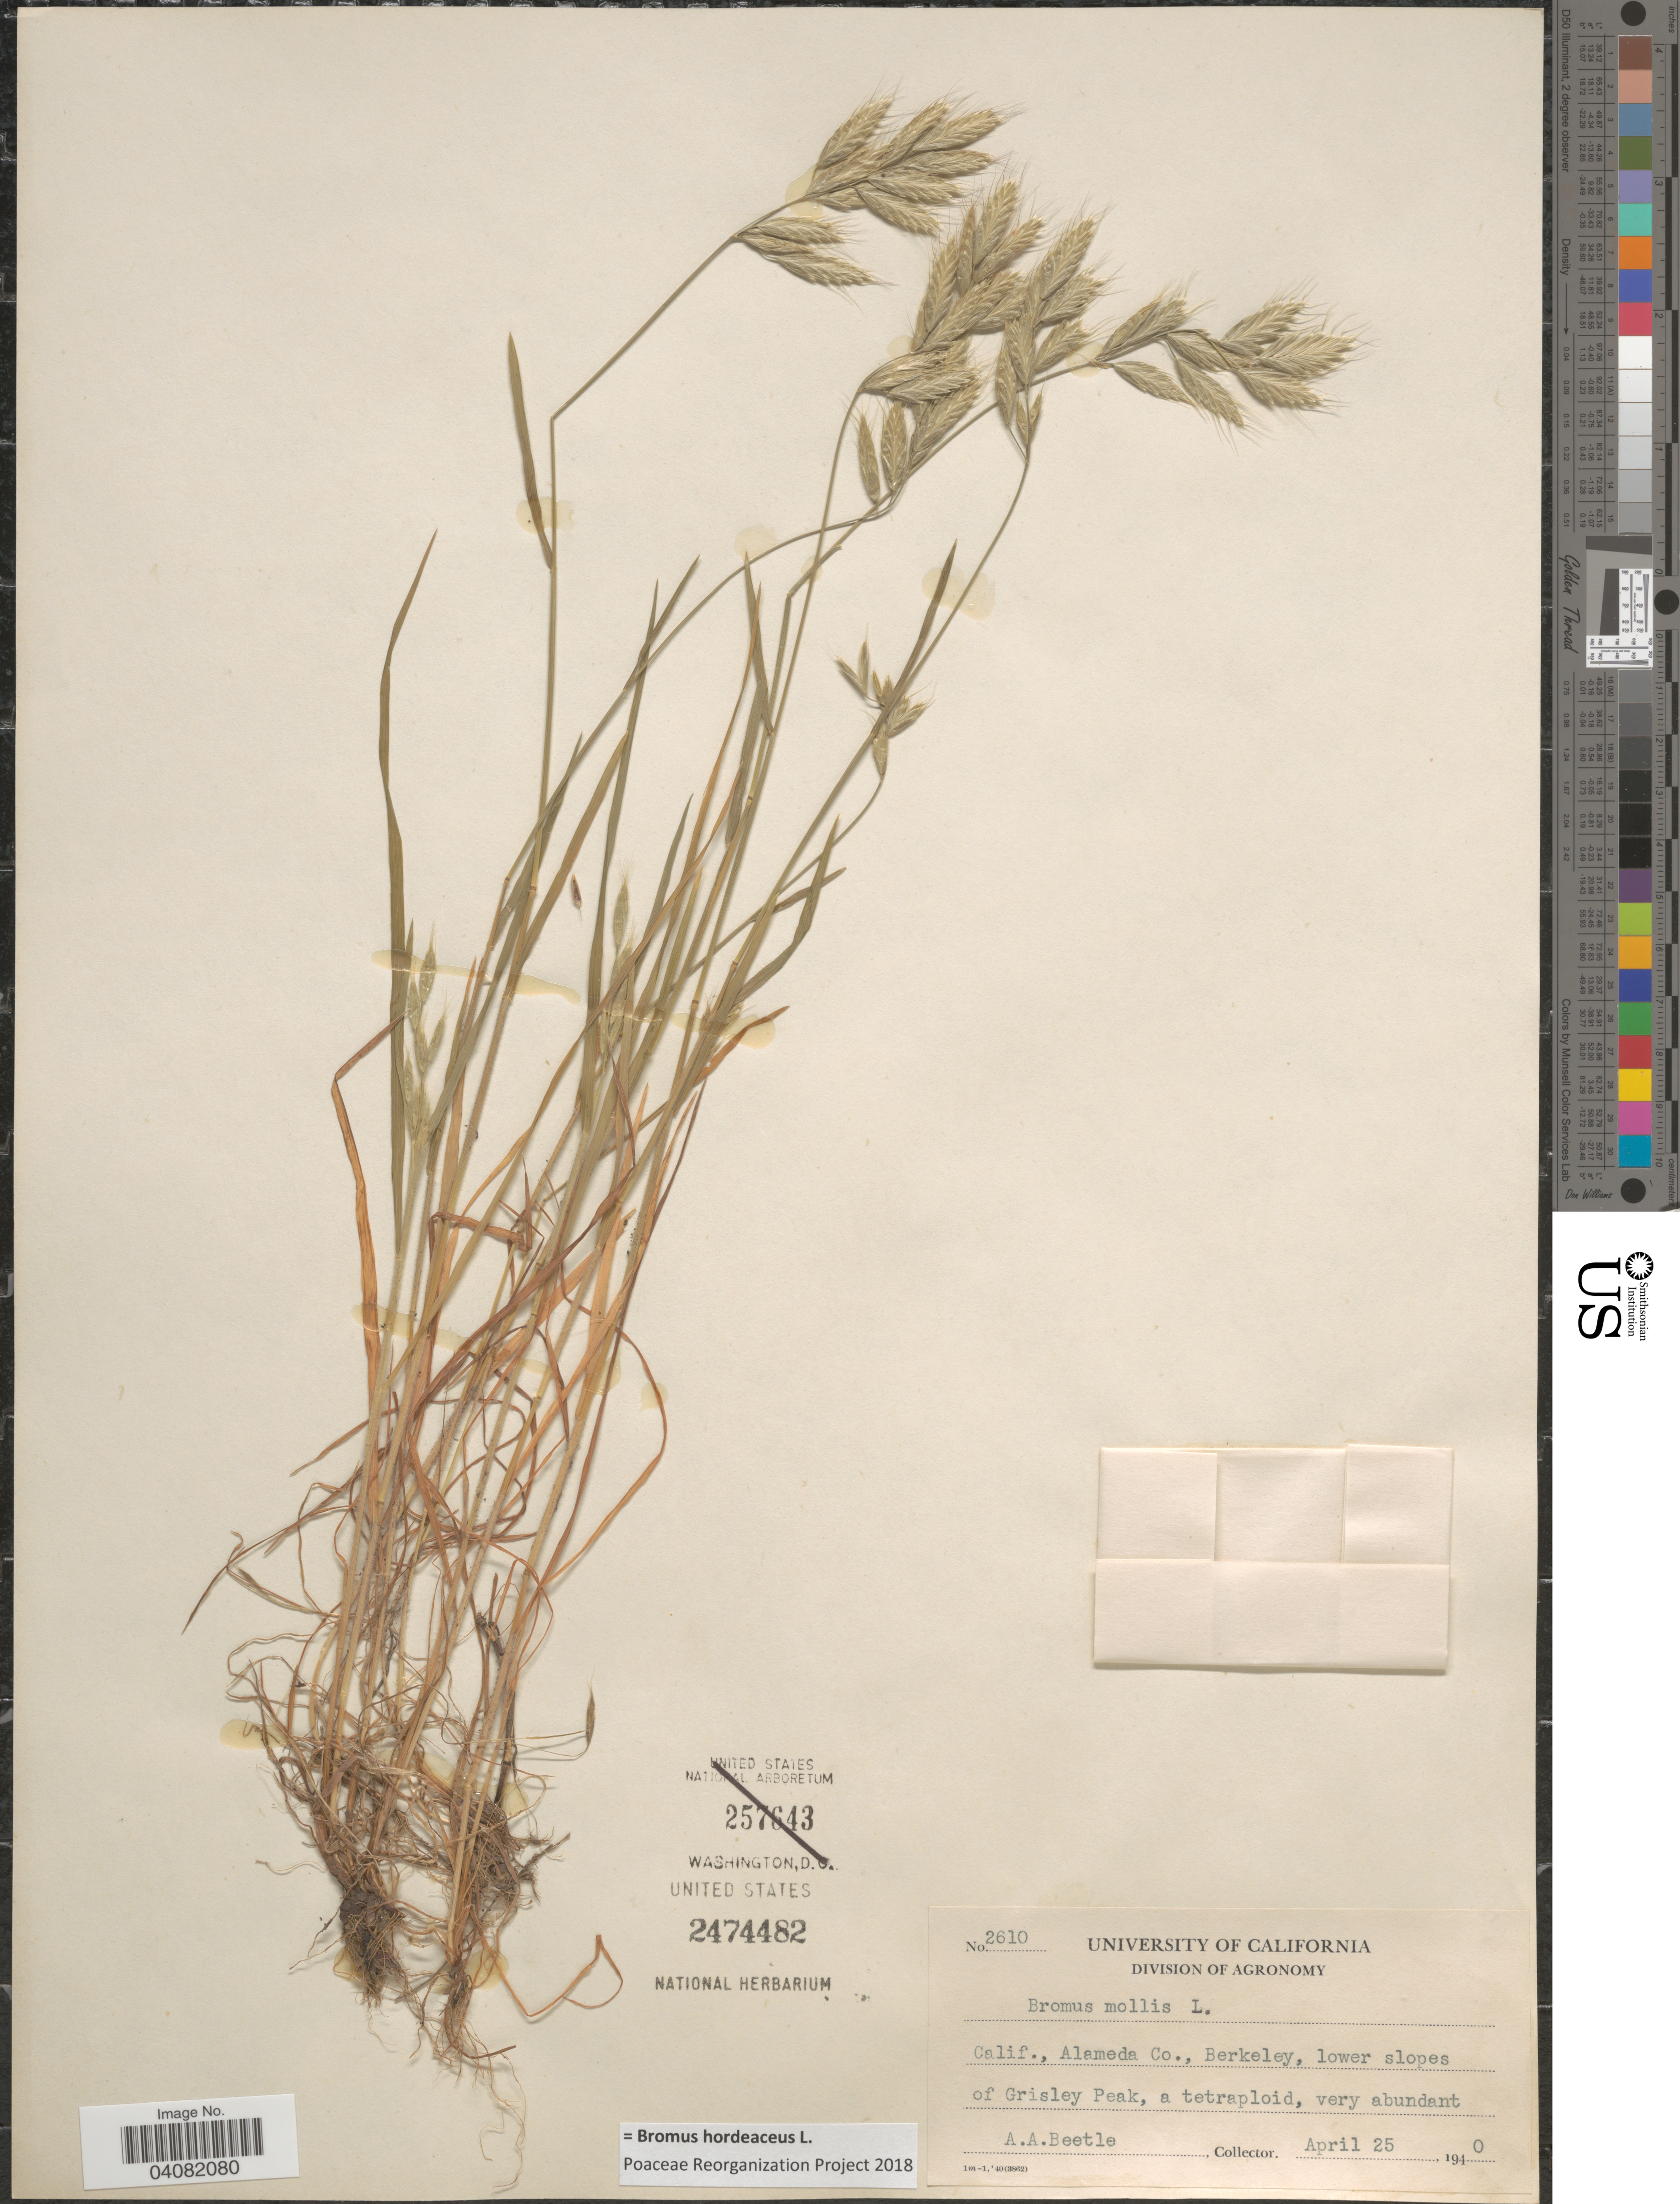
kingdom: Plantae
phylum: Tracheophyta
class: Liliopsida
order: Poales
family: Poaceae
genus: Bromus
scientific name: Bromus hordeaceus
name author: L.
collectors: A. A. Beetle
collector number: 2610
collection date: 1940-04-25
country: United States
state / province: California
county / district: Alameda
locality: Alameda Co., Berkeley, lower slopes of Grisley Peak, a tetraploid.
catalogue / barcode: US 2474482